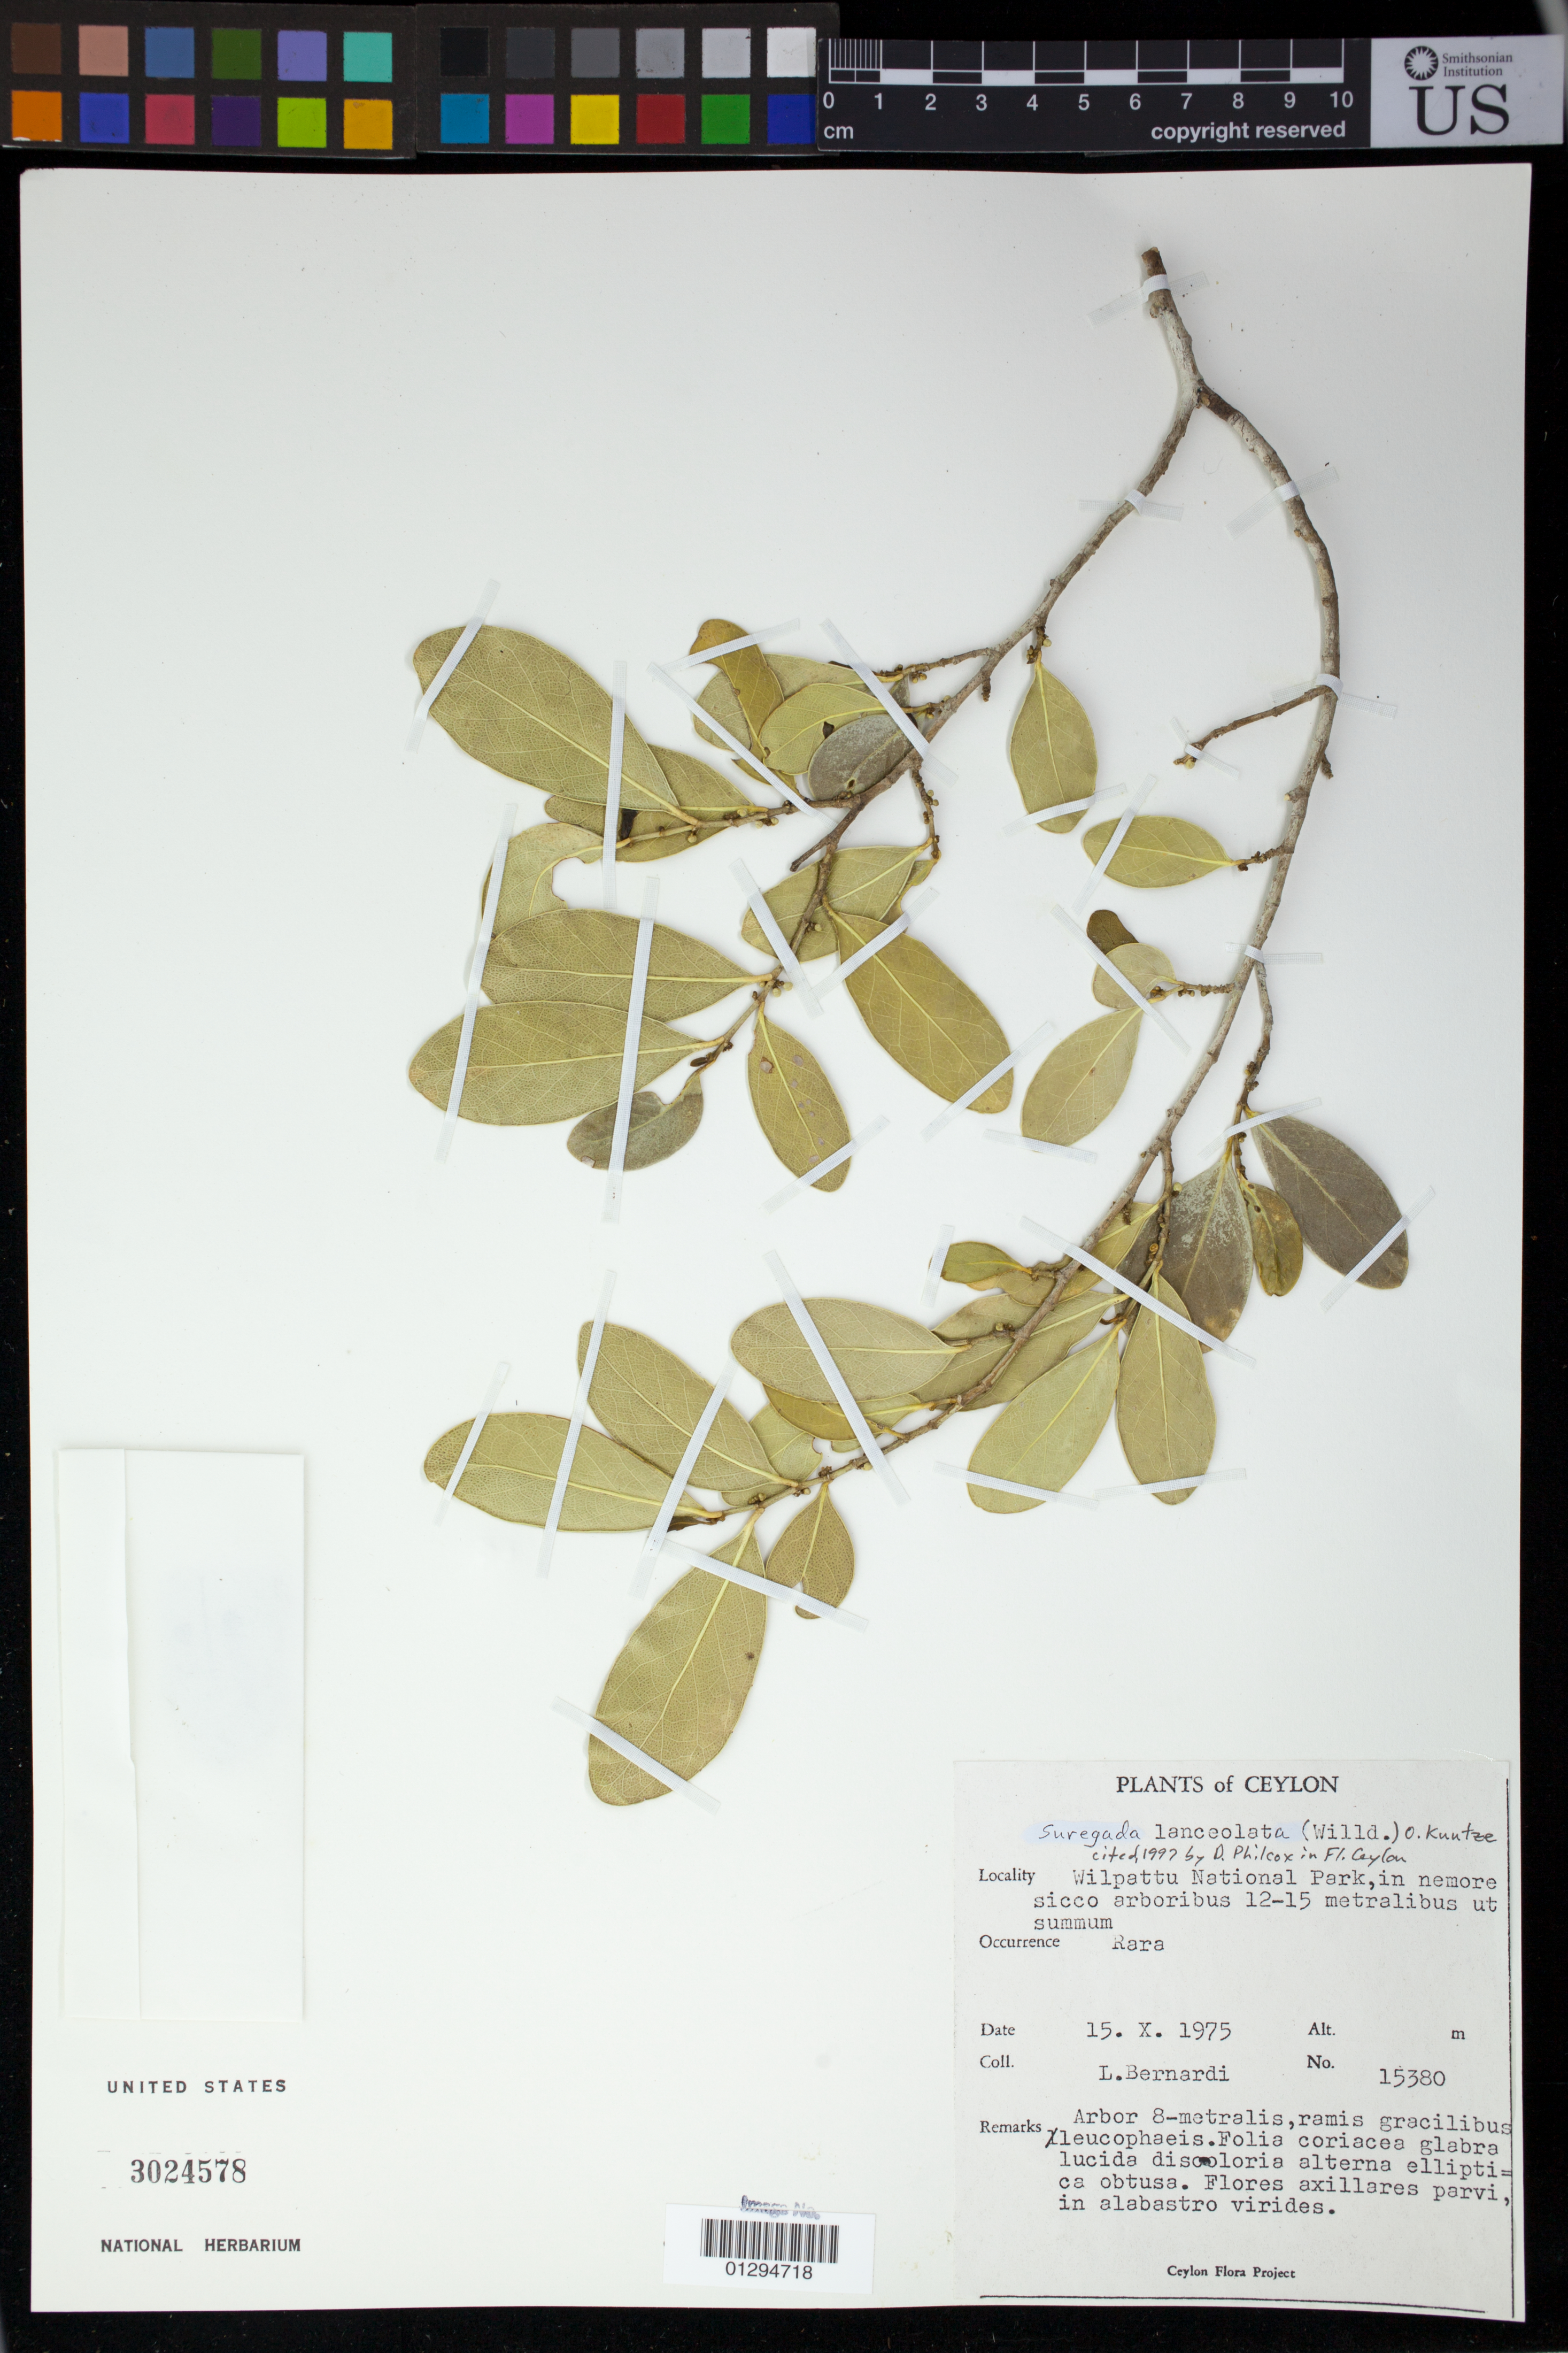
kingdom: Plantae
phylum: Tracheophyta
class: Magnoliopsida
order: Malpighiales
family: Euphorbiaceae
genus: Suregada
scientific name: Suregada lanceolata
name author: (Willd.) Kuntze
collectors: L. Bernardi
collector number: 15380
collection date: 1975-10-15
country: Sri Lanka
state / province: North Western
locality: Wilpattu National Park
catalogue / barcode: US 3024578